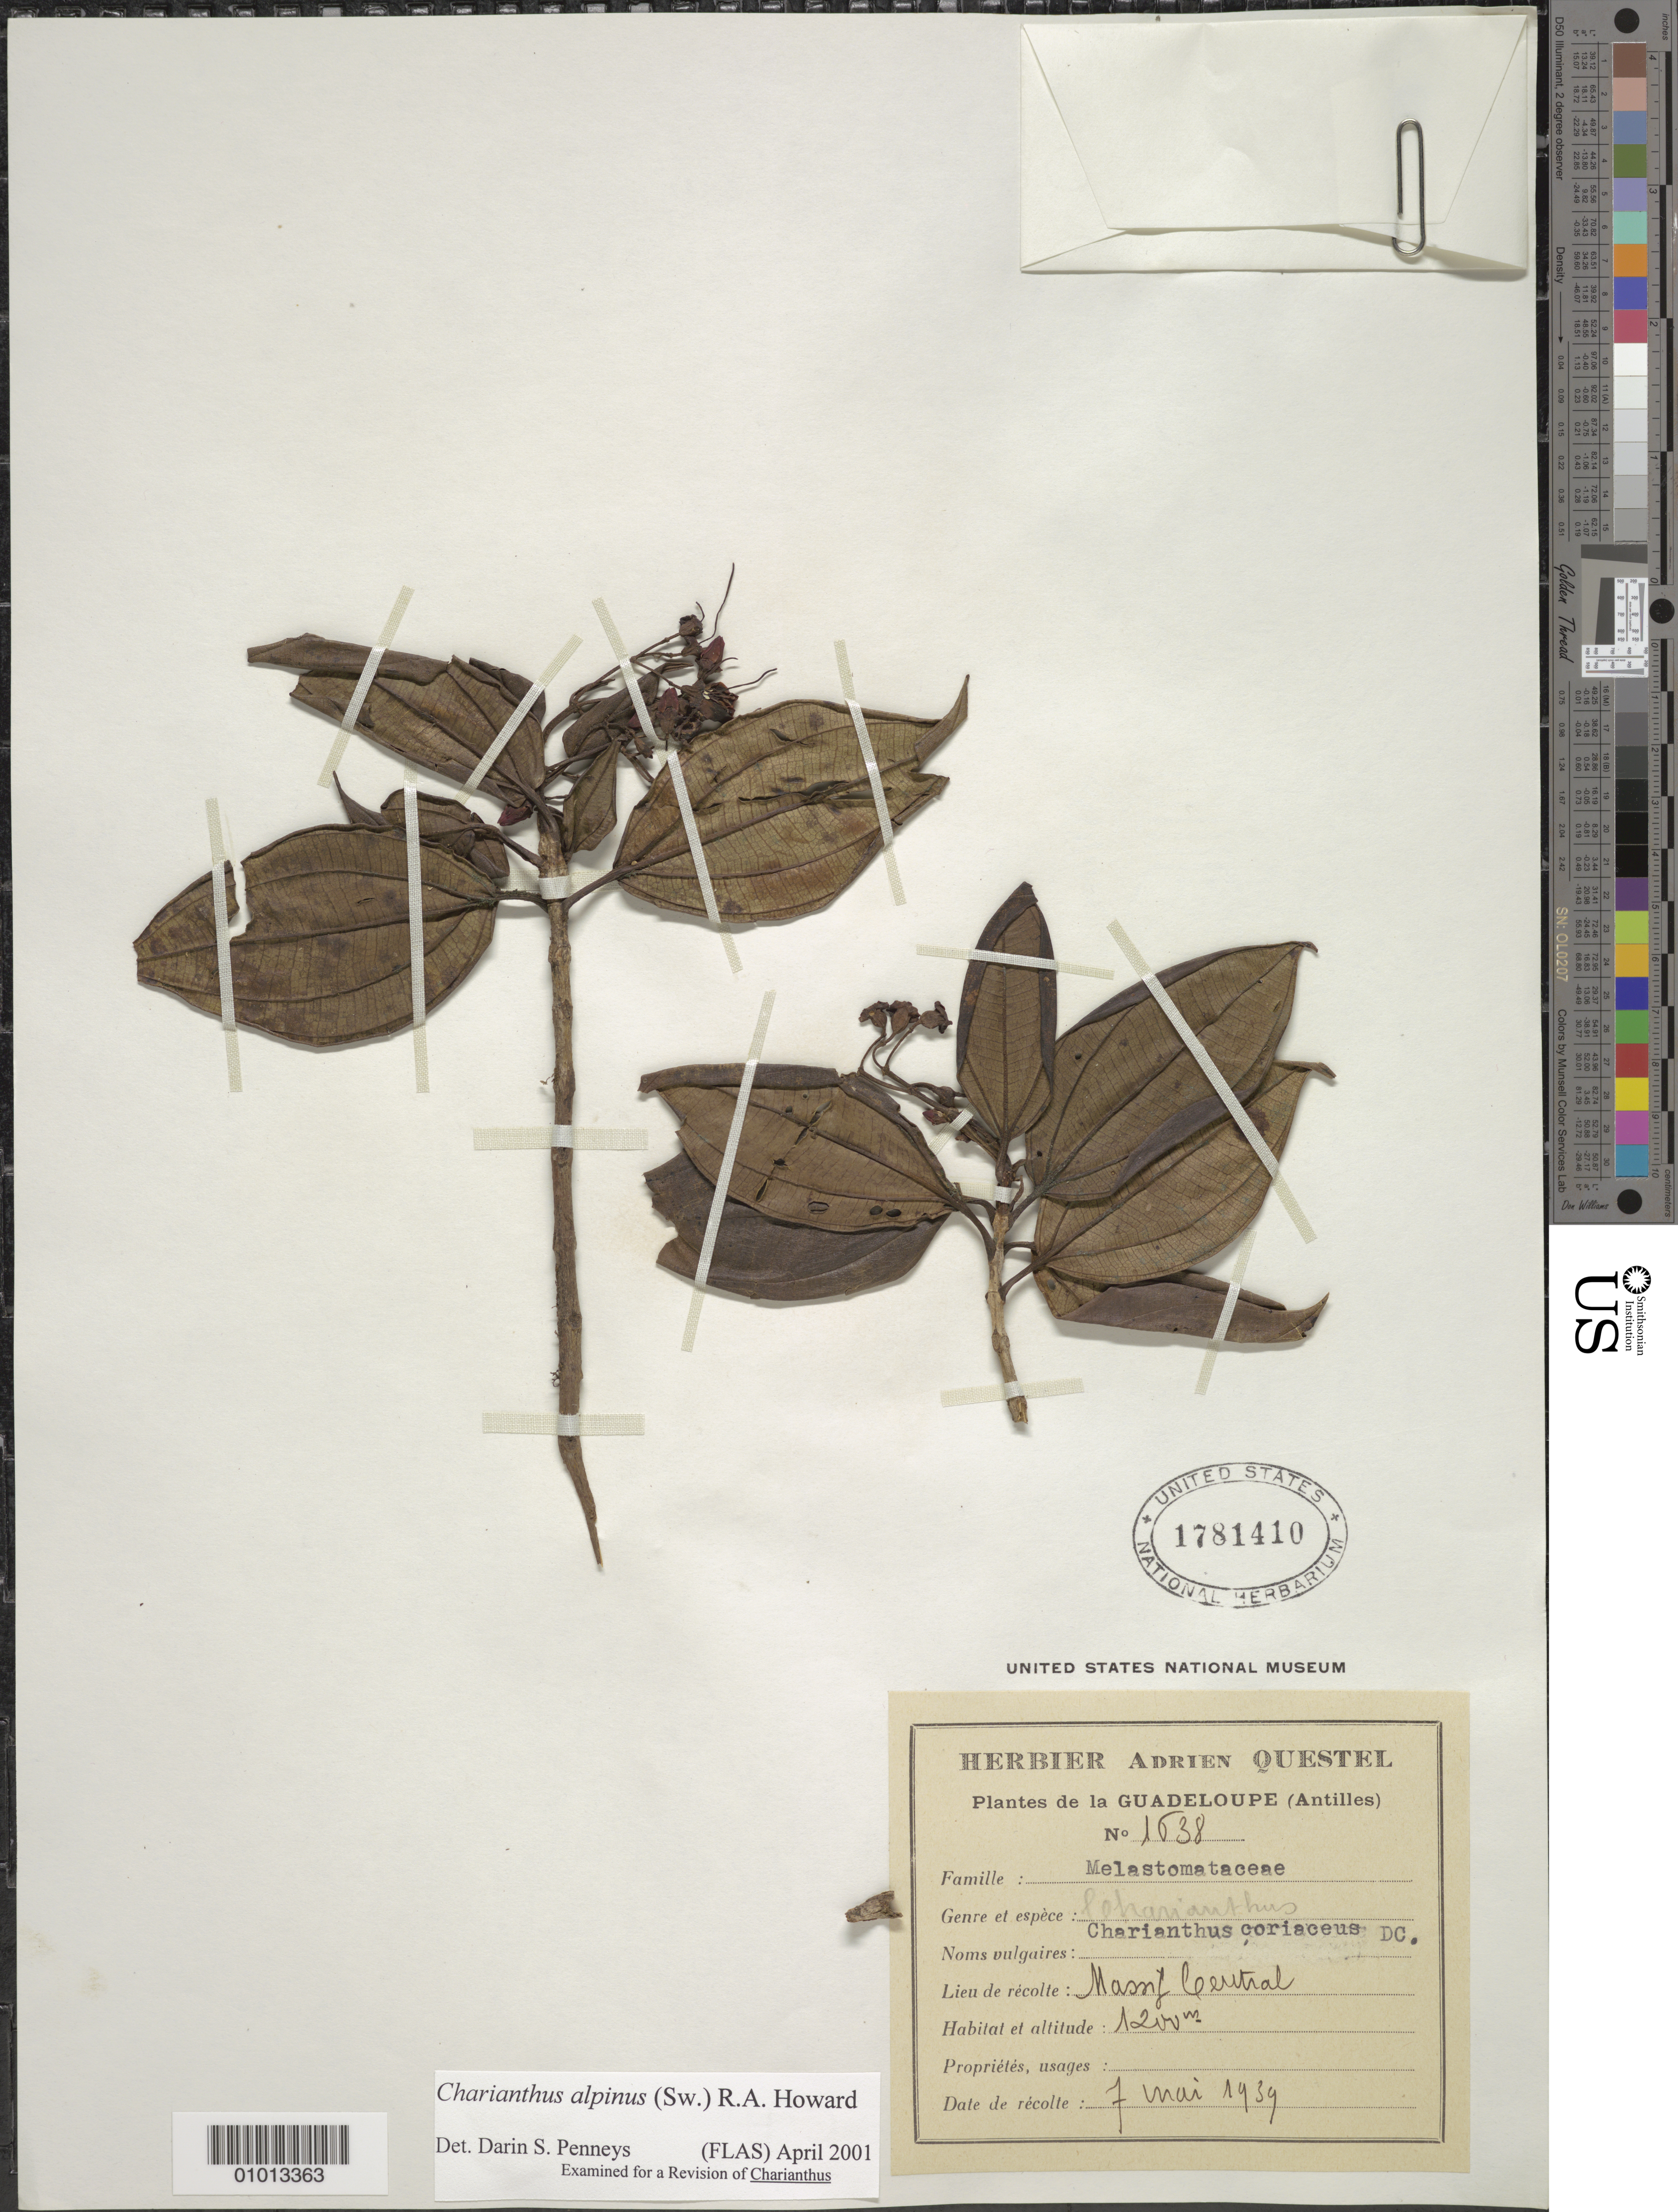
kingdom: Plantae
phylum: Tracheophyta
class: Magnoliopsida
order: Myrtales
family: Melastomataceae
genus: Charianthus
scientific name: Charianthus alpinus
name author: (Sw.) R.A. Howard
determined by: Penneys, D. S.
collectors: A. Questel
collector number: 1638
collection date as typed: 07 May 1939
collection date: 1939-05-07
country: Guadeloupe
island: Basse Terre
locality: Massif Central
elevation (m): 1200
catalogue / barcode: US 1781410